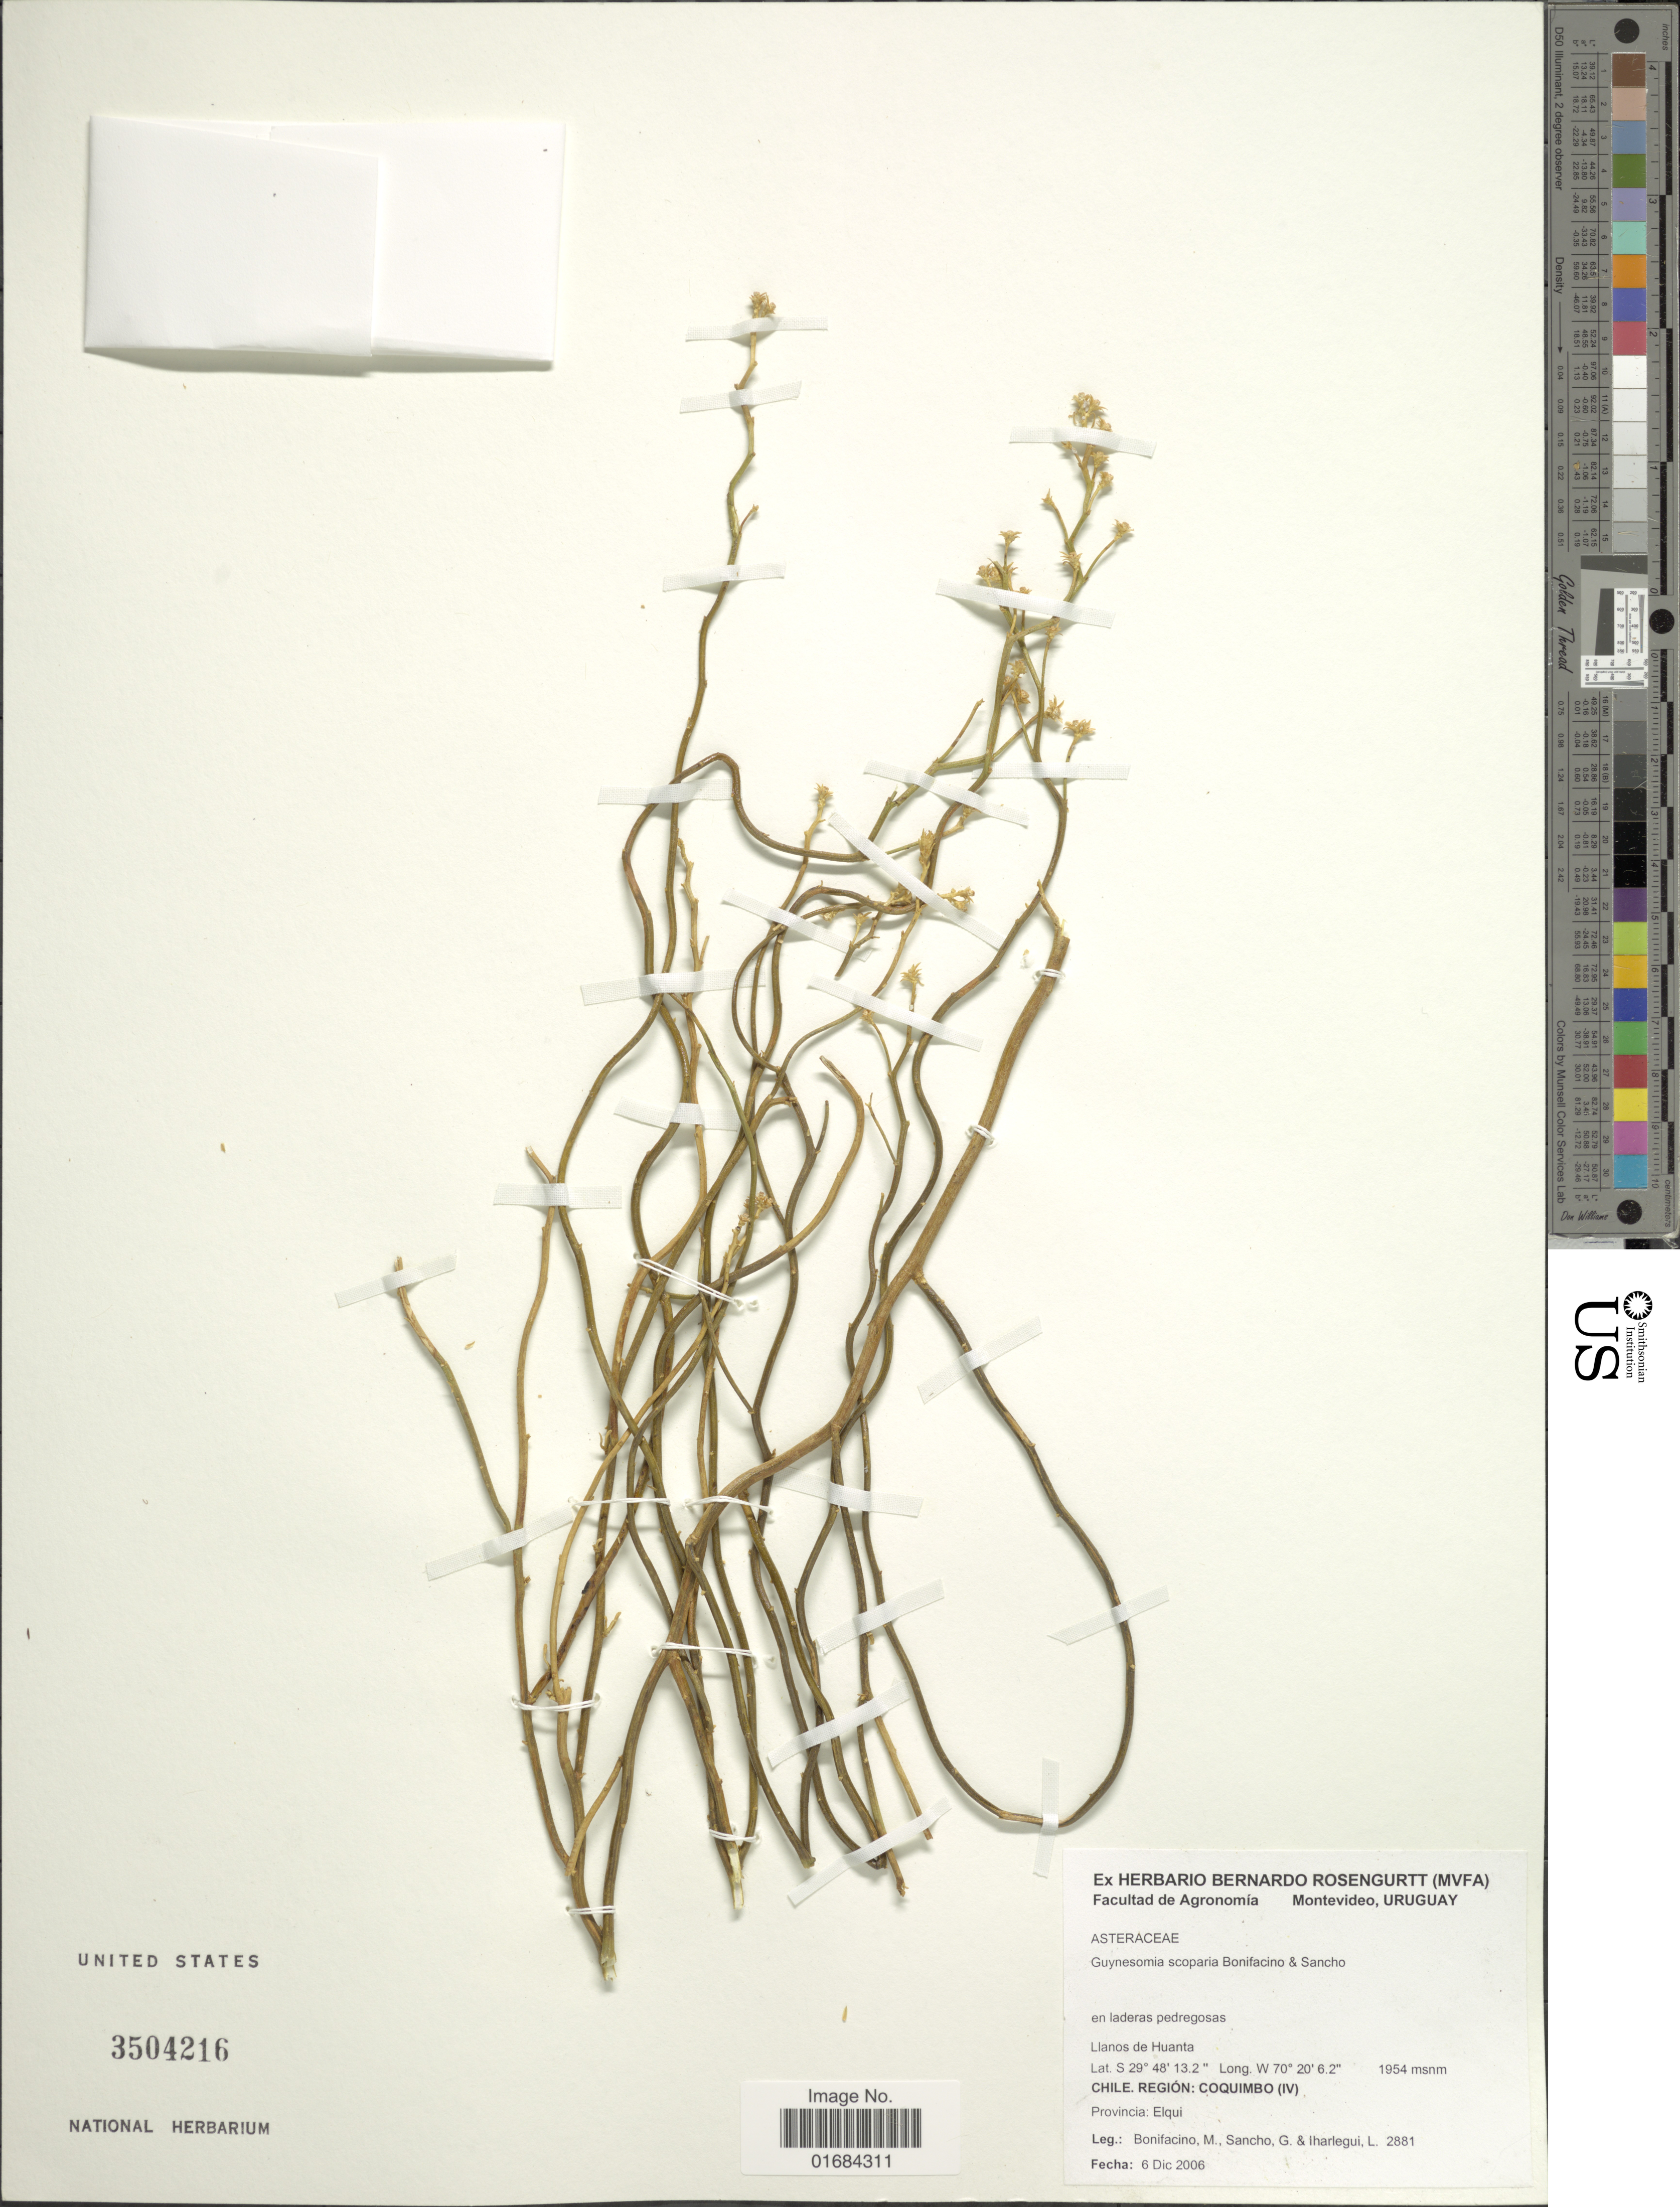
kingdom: Plantae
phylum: Tracheophyta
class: Magnoliopsida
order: Asterales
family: Asteraceae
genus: Guynesomia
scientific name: Guynesomia scoparia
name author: (Phil.) Bonif. & G. Sancho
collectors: M. Bonifacino, G. Sancho & L. Iharlegui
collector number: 2881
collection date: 2006-12-06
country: Chile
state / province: Coquimbo (IV)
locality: Llanos de Huanta, Provincia: Elqui.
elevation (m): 1954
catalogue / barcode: US 3504216